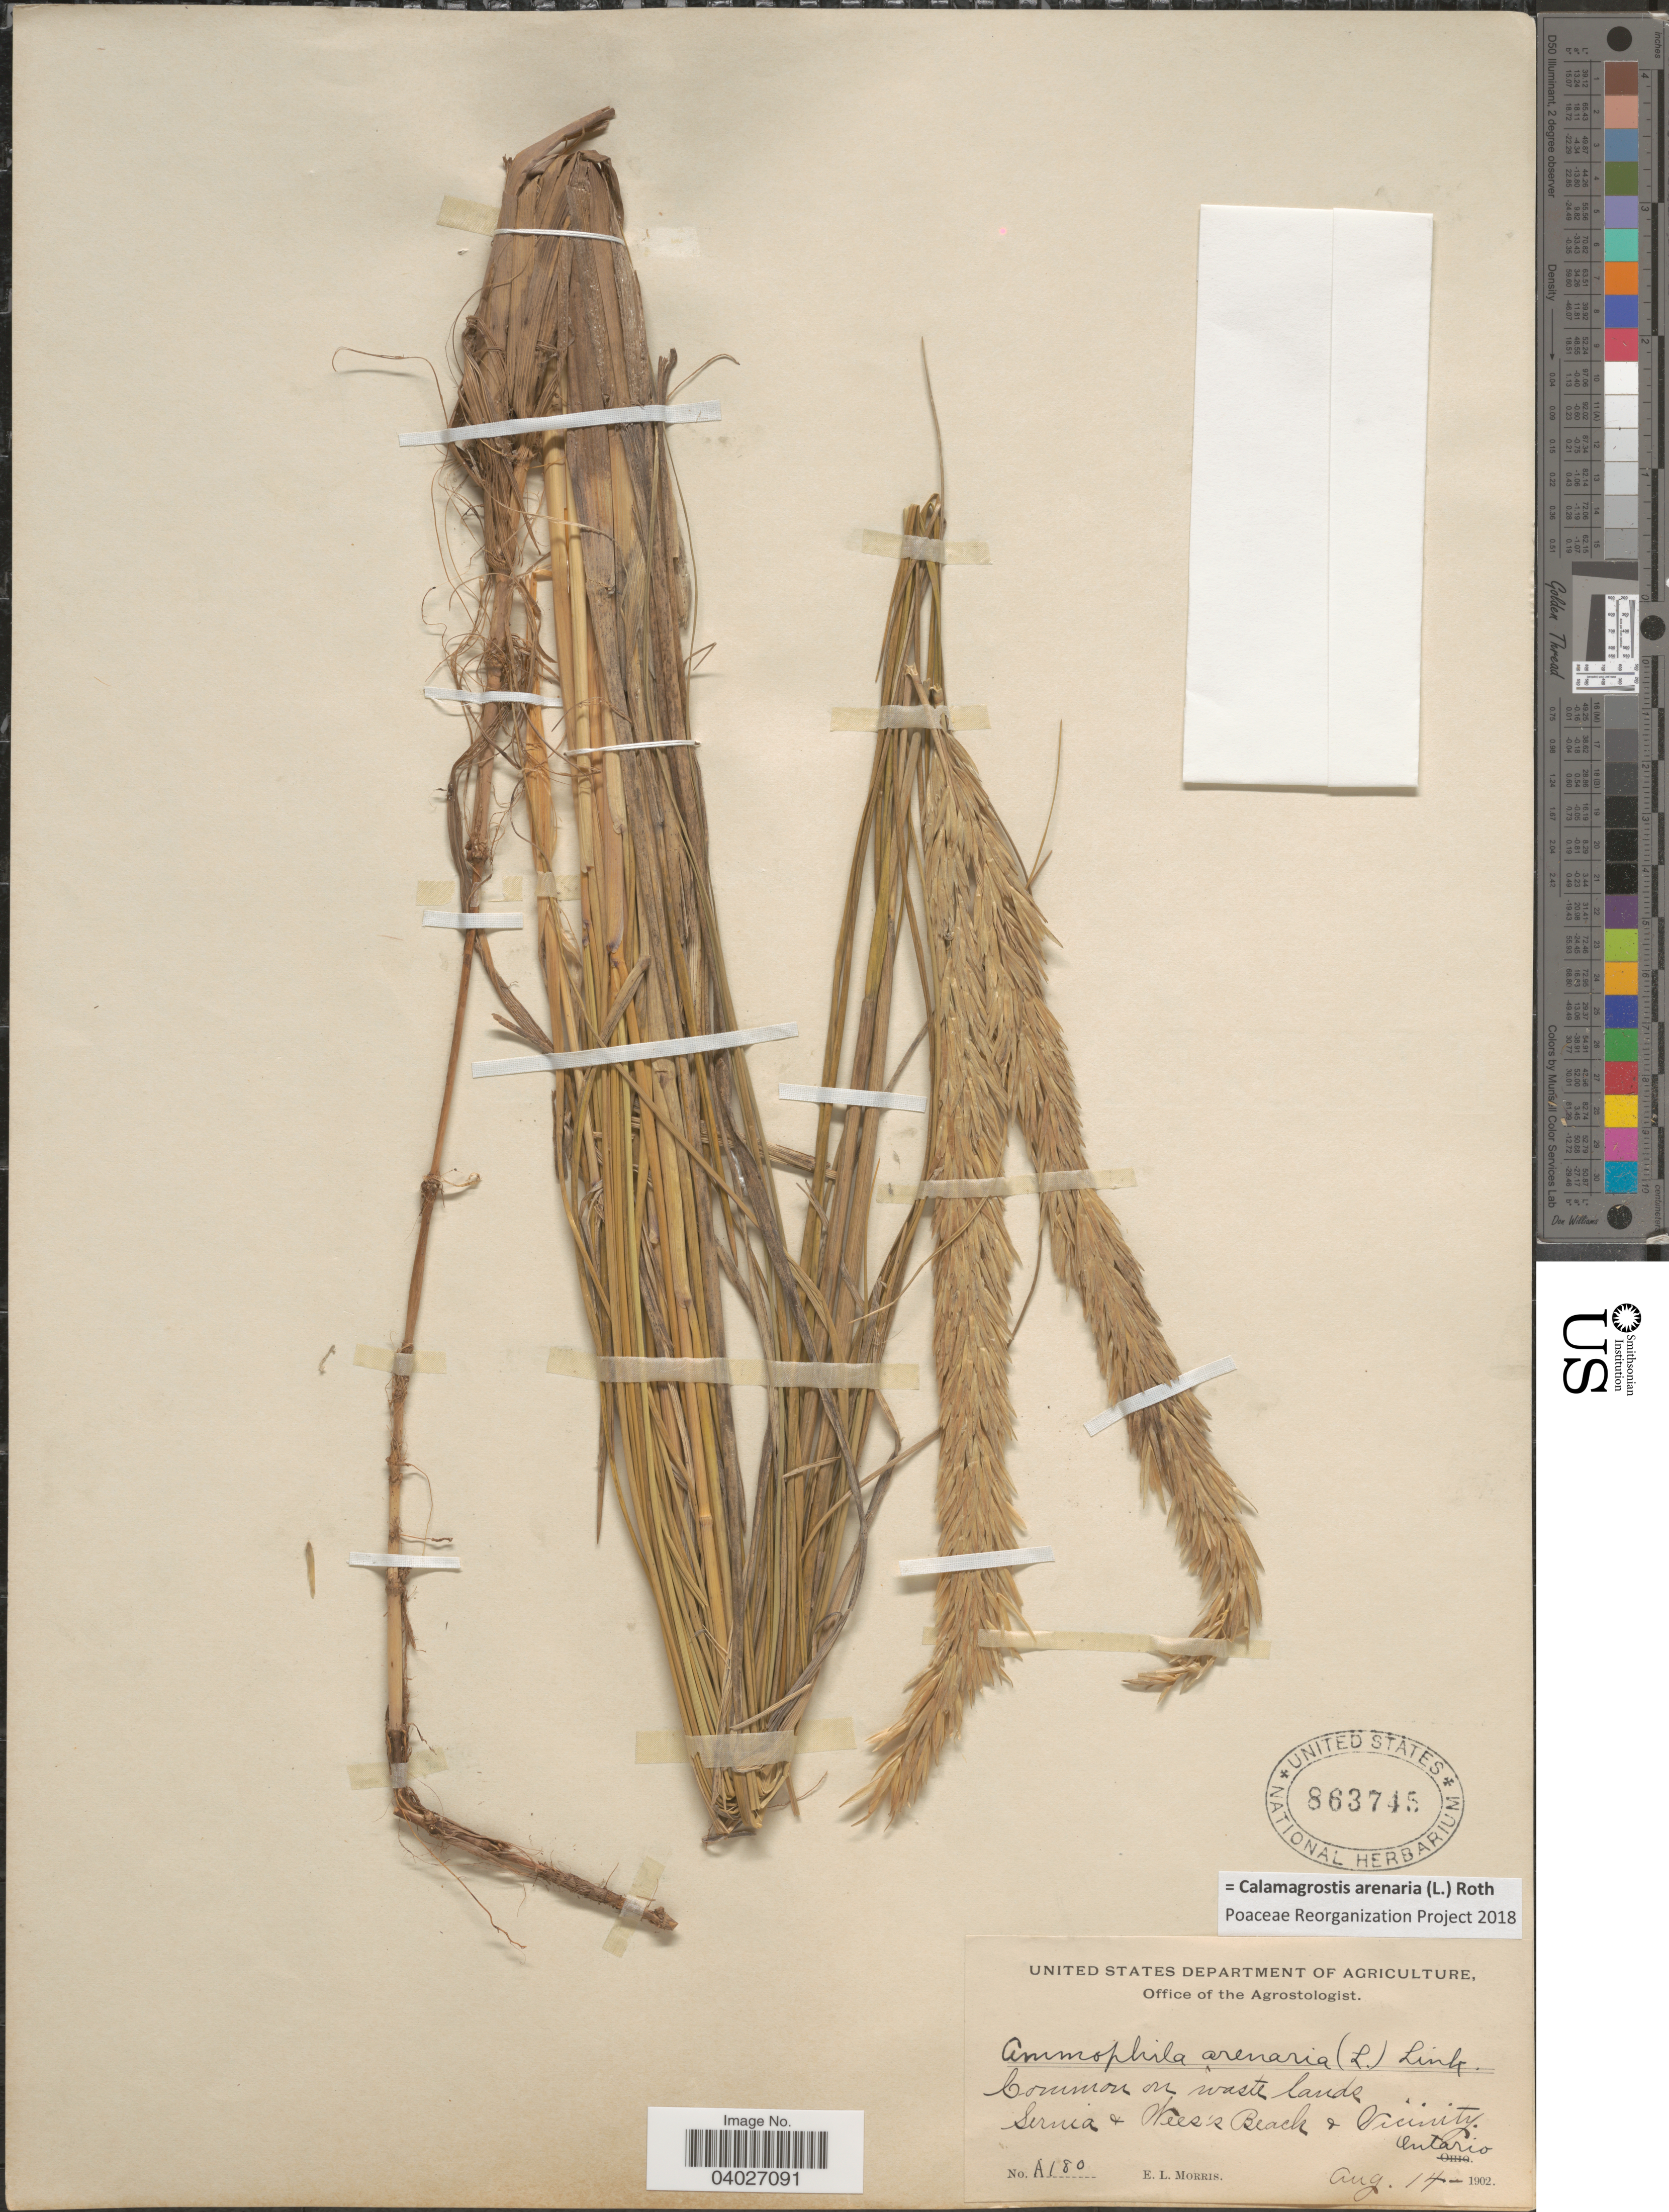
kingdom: Plantae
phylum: Tracheophyta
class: Liliopsida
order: Poales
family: Poaceae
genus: Calamagrostis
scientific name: Calamagrostis arenaria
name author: (L.) Roth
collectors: E. Morris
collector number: A180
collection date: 1902-08-14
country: Canada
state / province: Ontario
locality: Sernia & Wees's Beach & Vicinity.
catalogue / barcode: US 863745